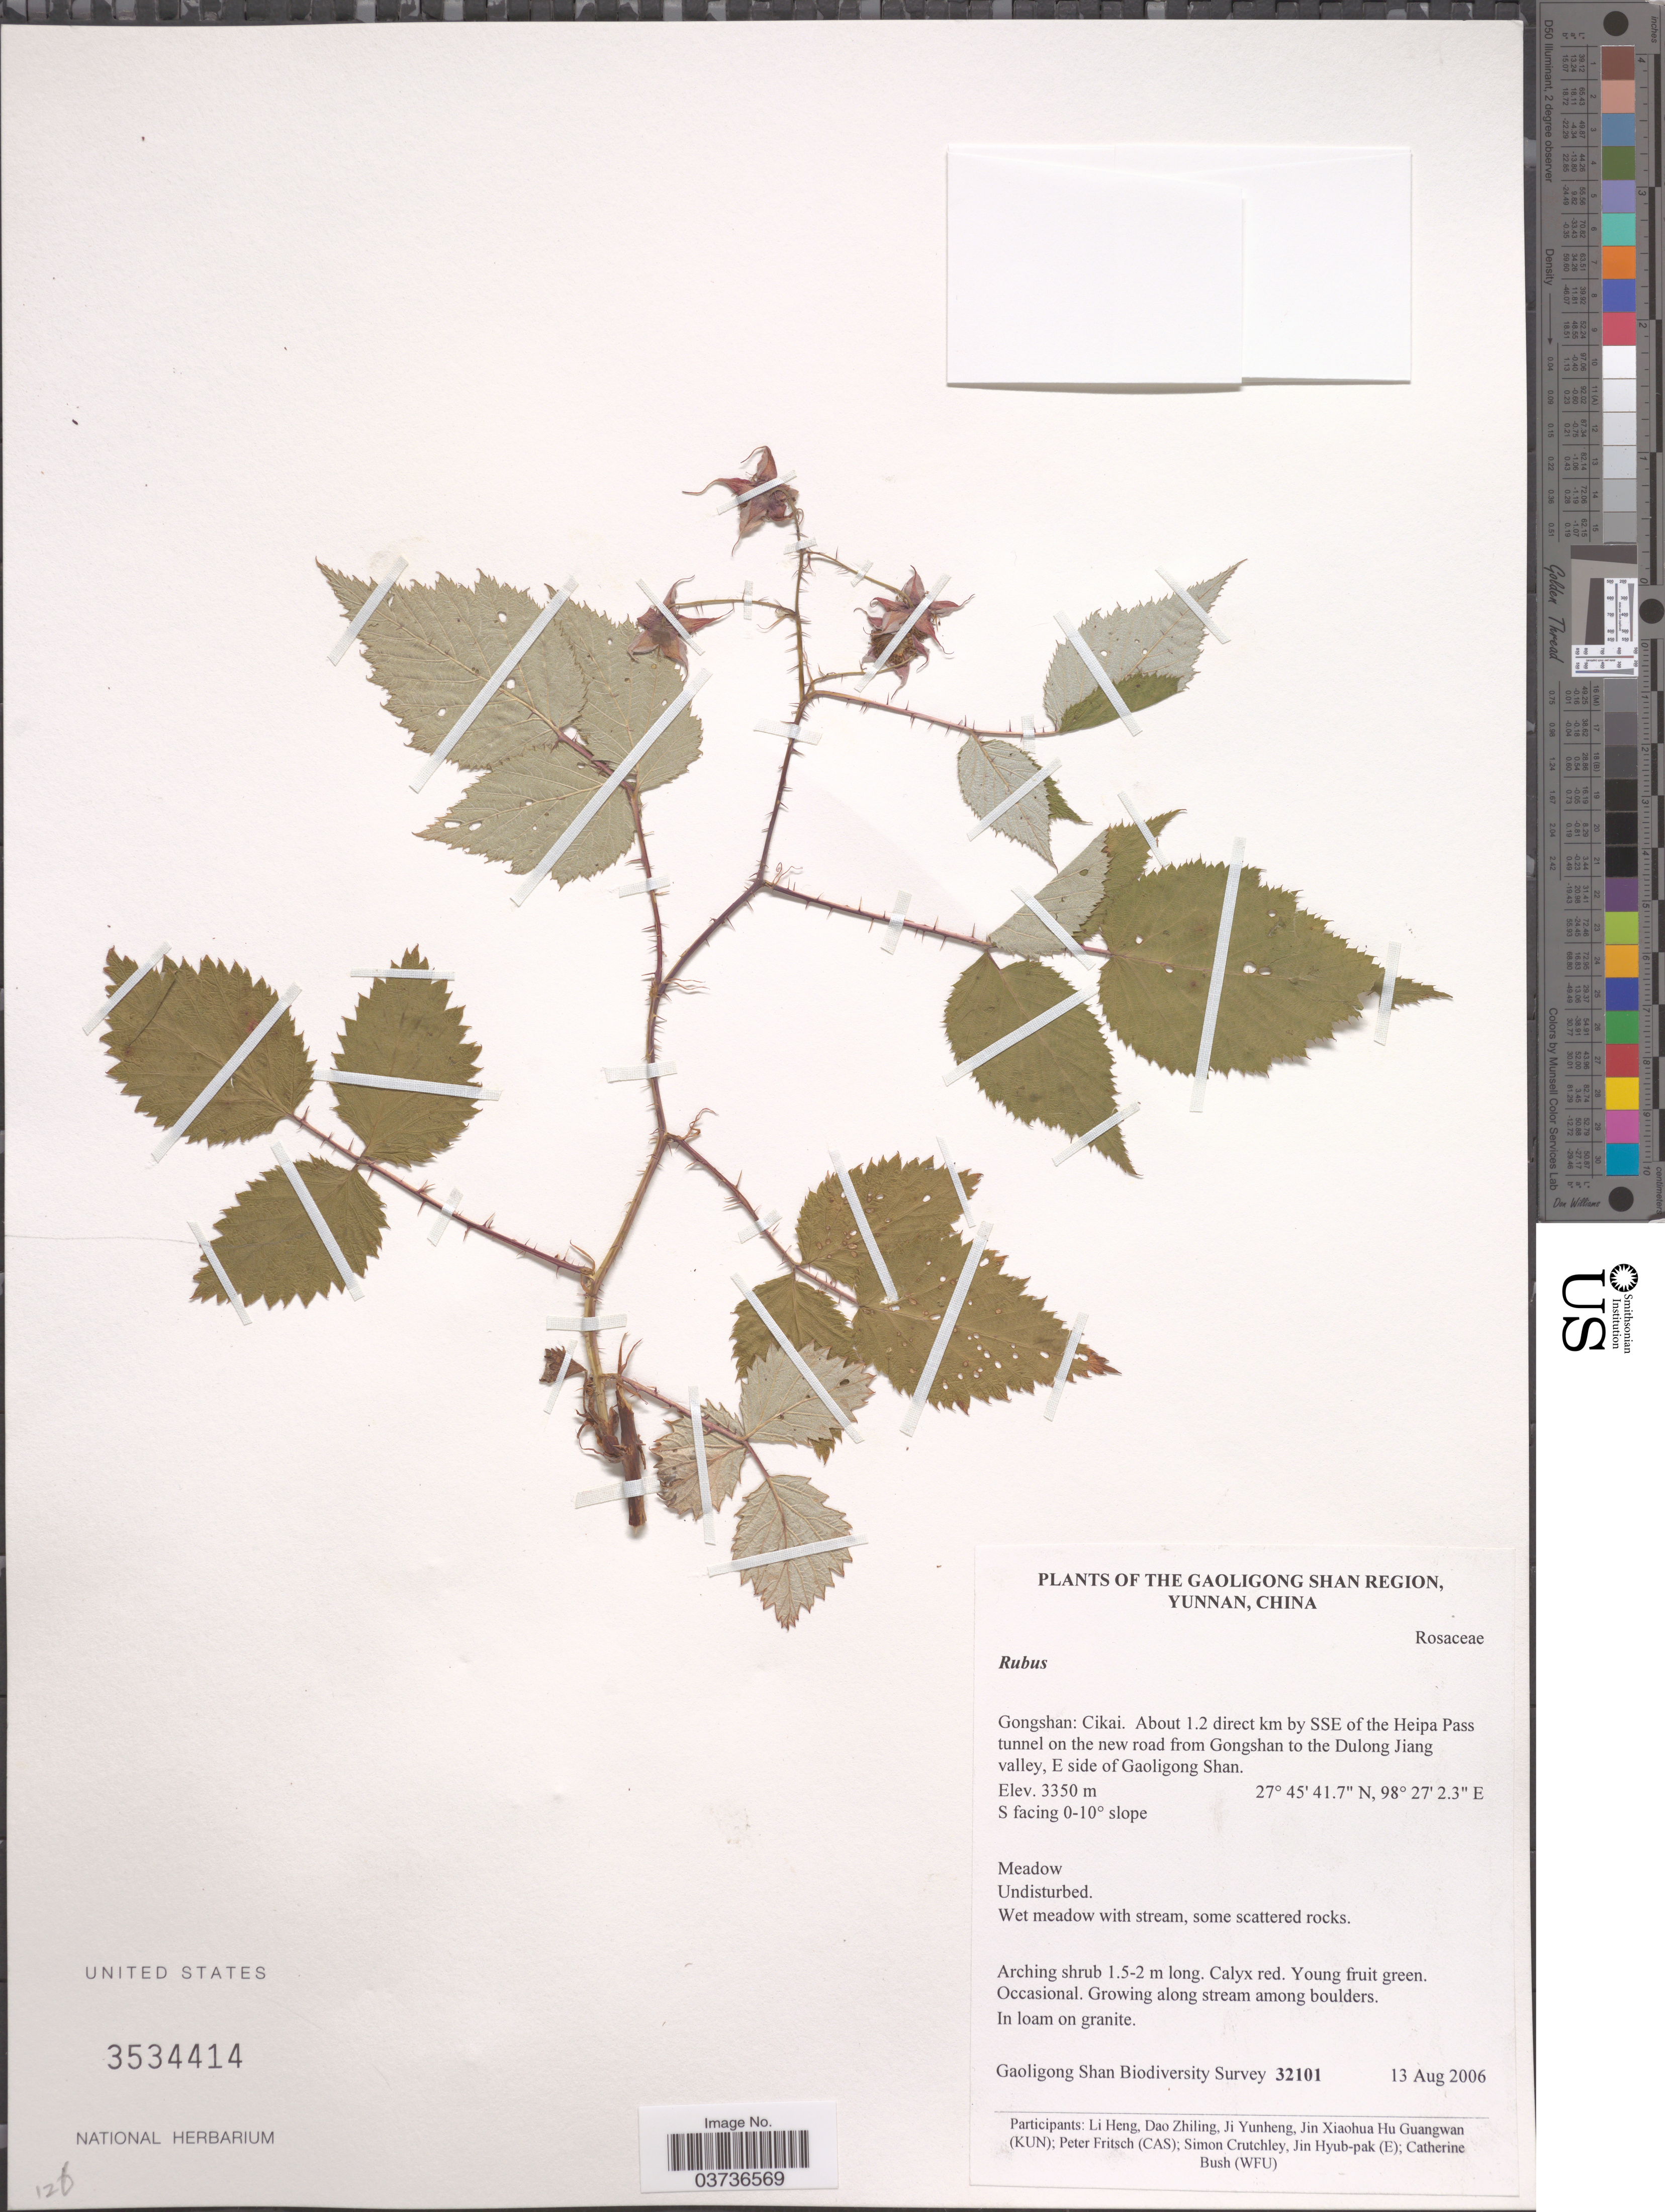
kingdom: Plantae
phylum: Tracheophyta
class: Magnoliopsida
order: Rosales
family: Rosaceae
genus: Rubus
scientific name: Rubus sp.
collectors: Gaoligong Shan Biodiversity Survey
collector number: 32101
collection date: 2006-08-13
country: China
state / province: Yunnan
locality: The Gaoligong Shan Region. Gongshan: Cikai. About 1.2 direct km by SSE of the Heipa Pass tunnel on the new road from Gongshan to the Dulong Jiang valley, E side of Gaoligong Shan.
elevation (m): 3350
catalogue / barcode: US 3534414